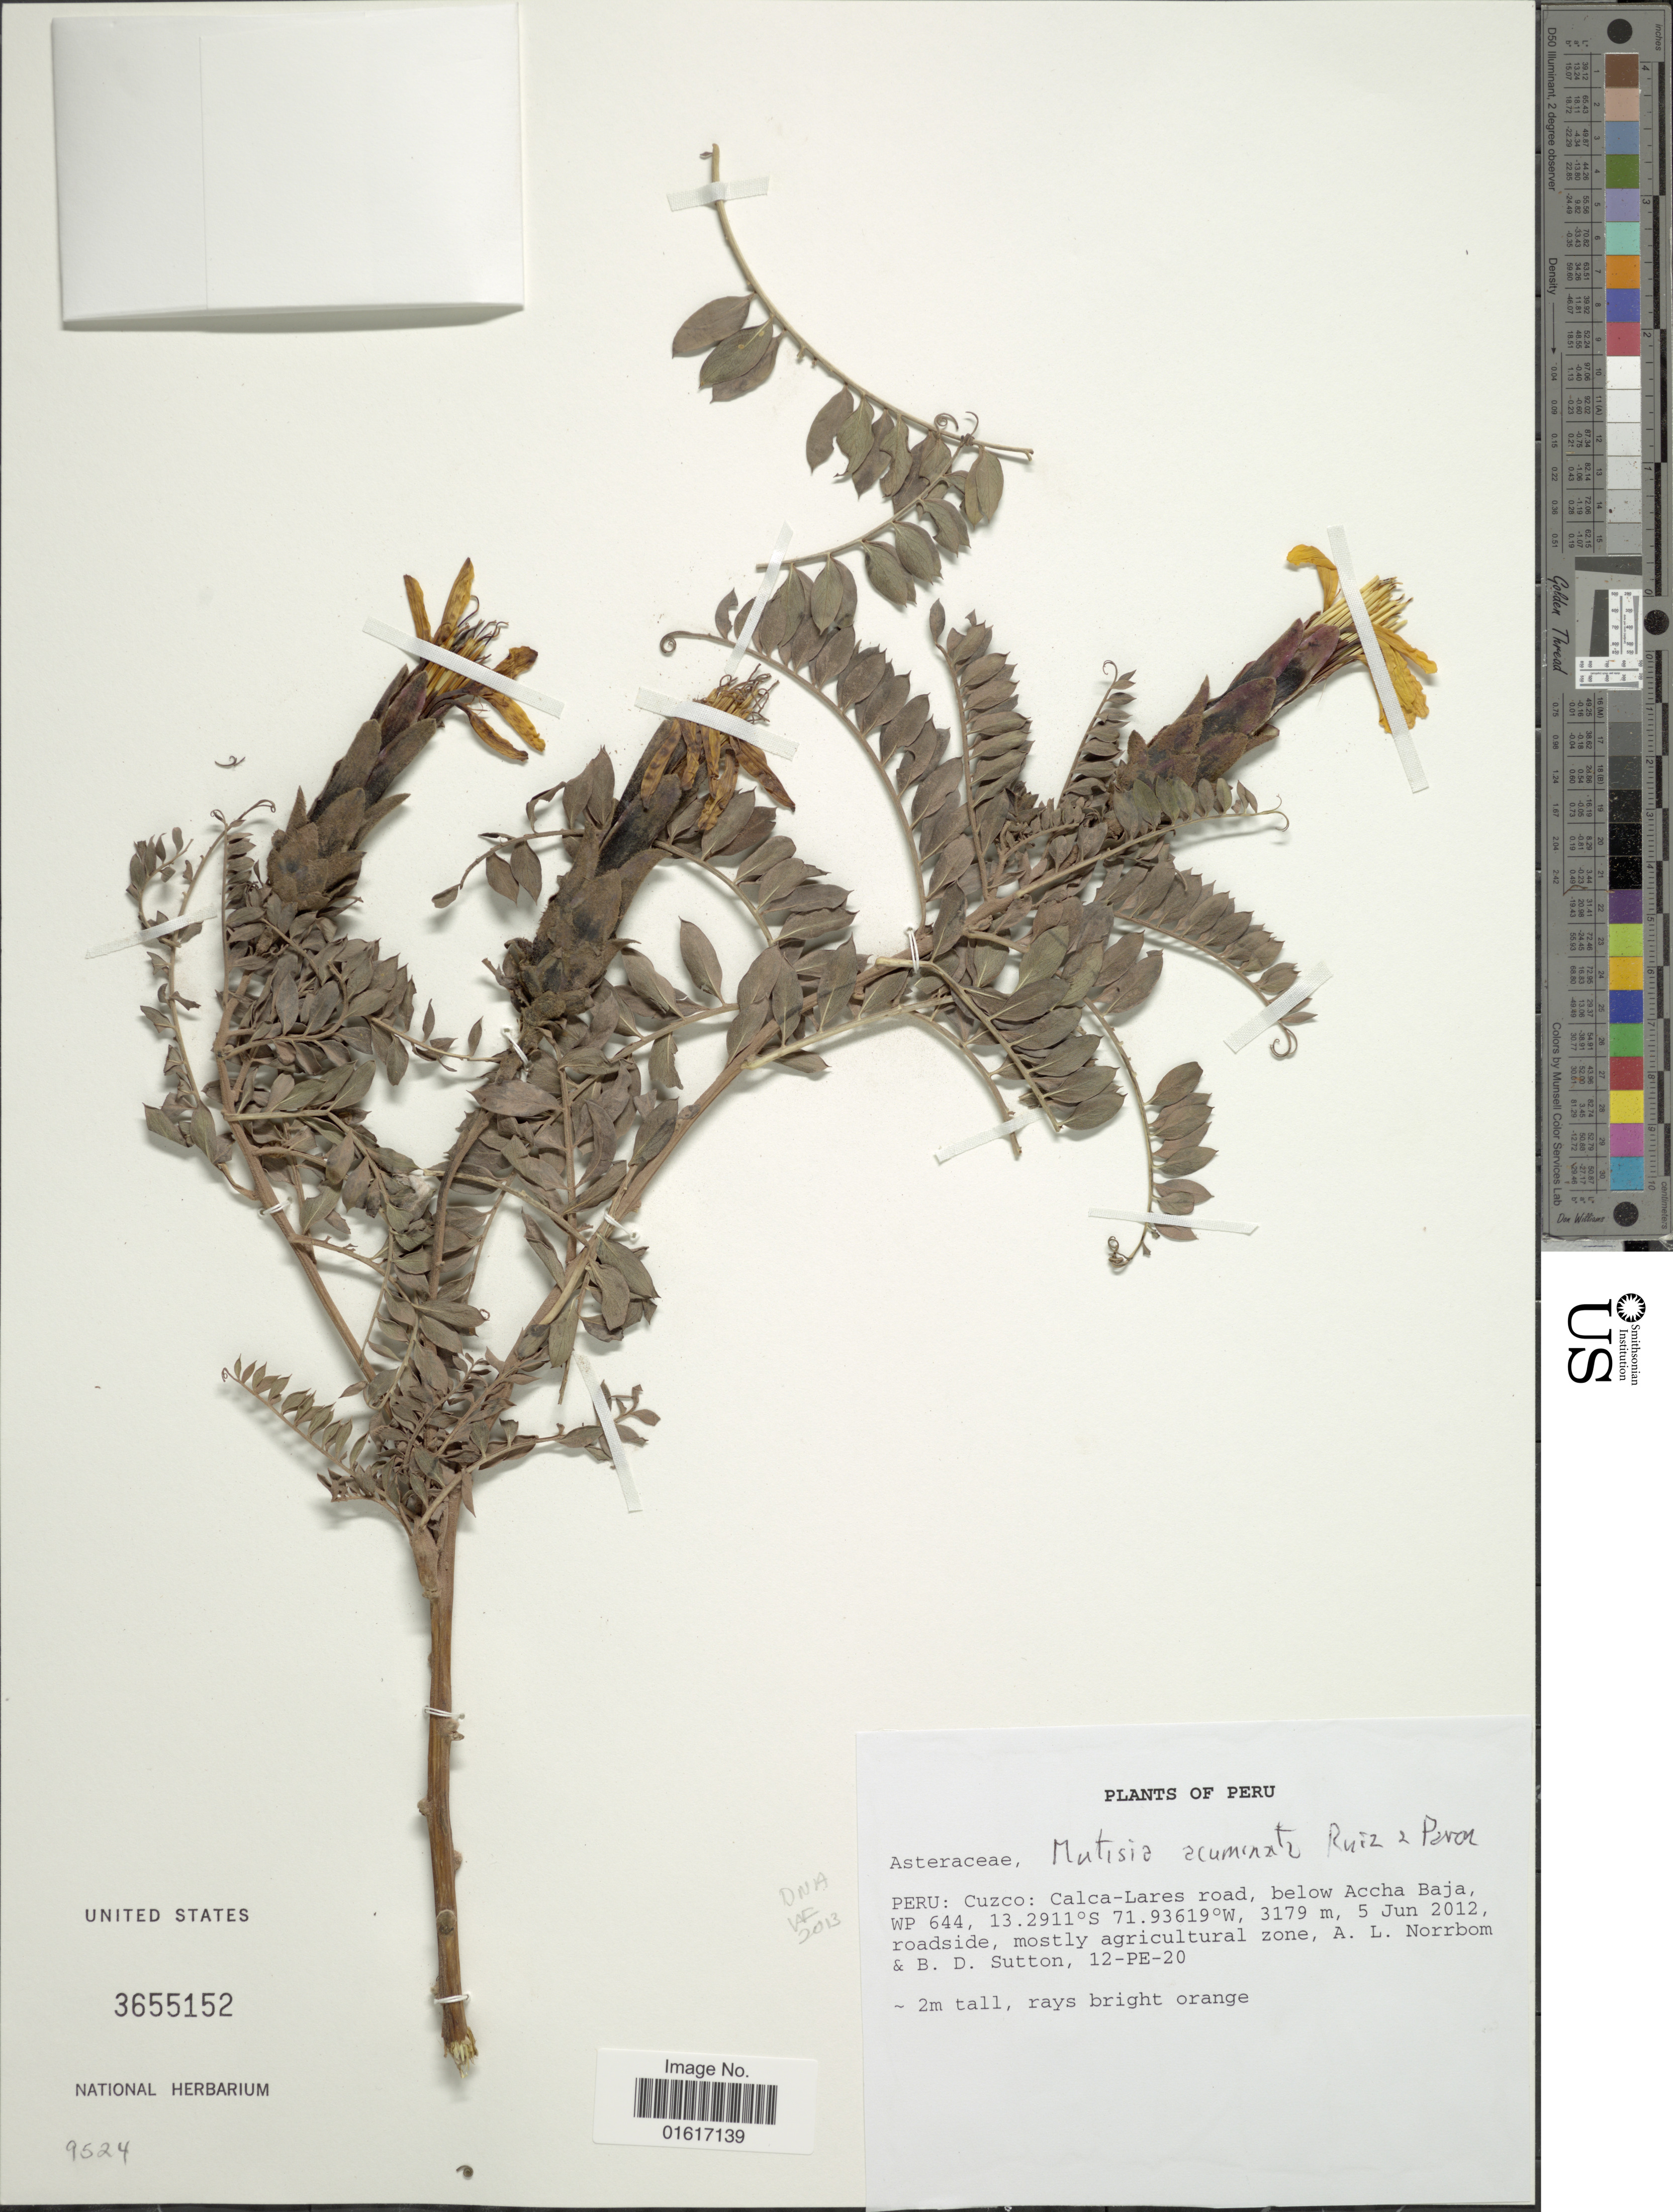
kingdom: Plantae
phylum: Tracheophyta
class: Magnoliopsida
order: Asterales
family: Asteraceae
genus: Mutisia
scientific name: Mutisia acuminata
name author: Ruiz & Pav.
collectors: A. L. Norrbom & B. Sutton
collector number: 12-PE-20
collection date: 2012-06-05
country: Peru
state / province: Cusco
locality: Calca-Lares road, below Accha Baja, WP 644, roadside, mostly agricultural zone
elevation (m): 3179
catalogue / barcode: US 3655152